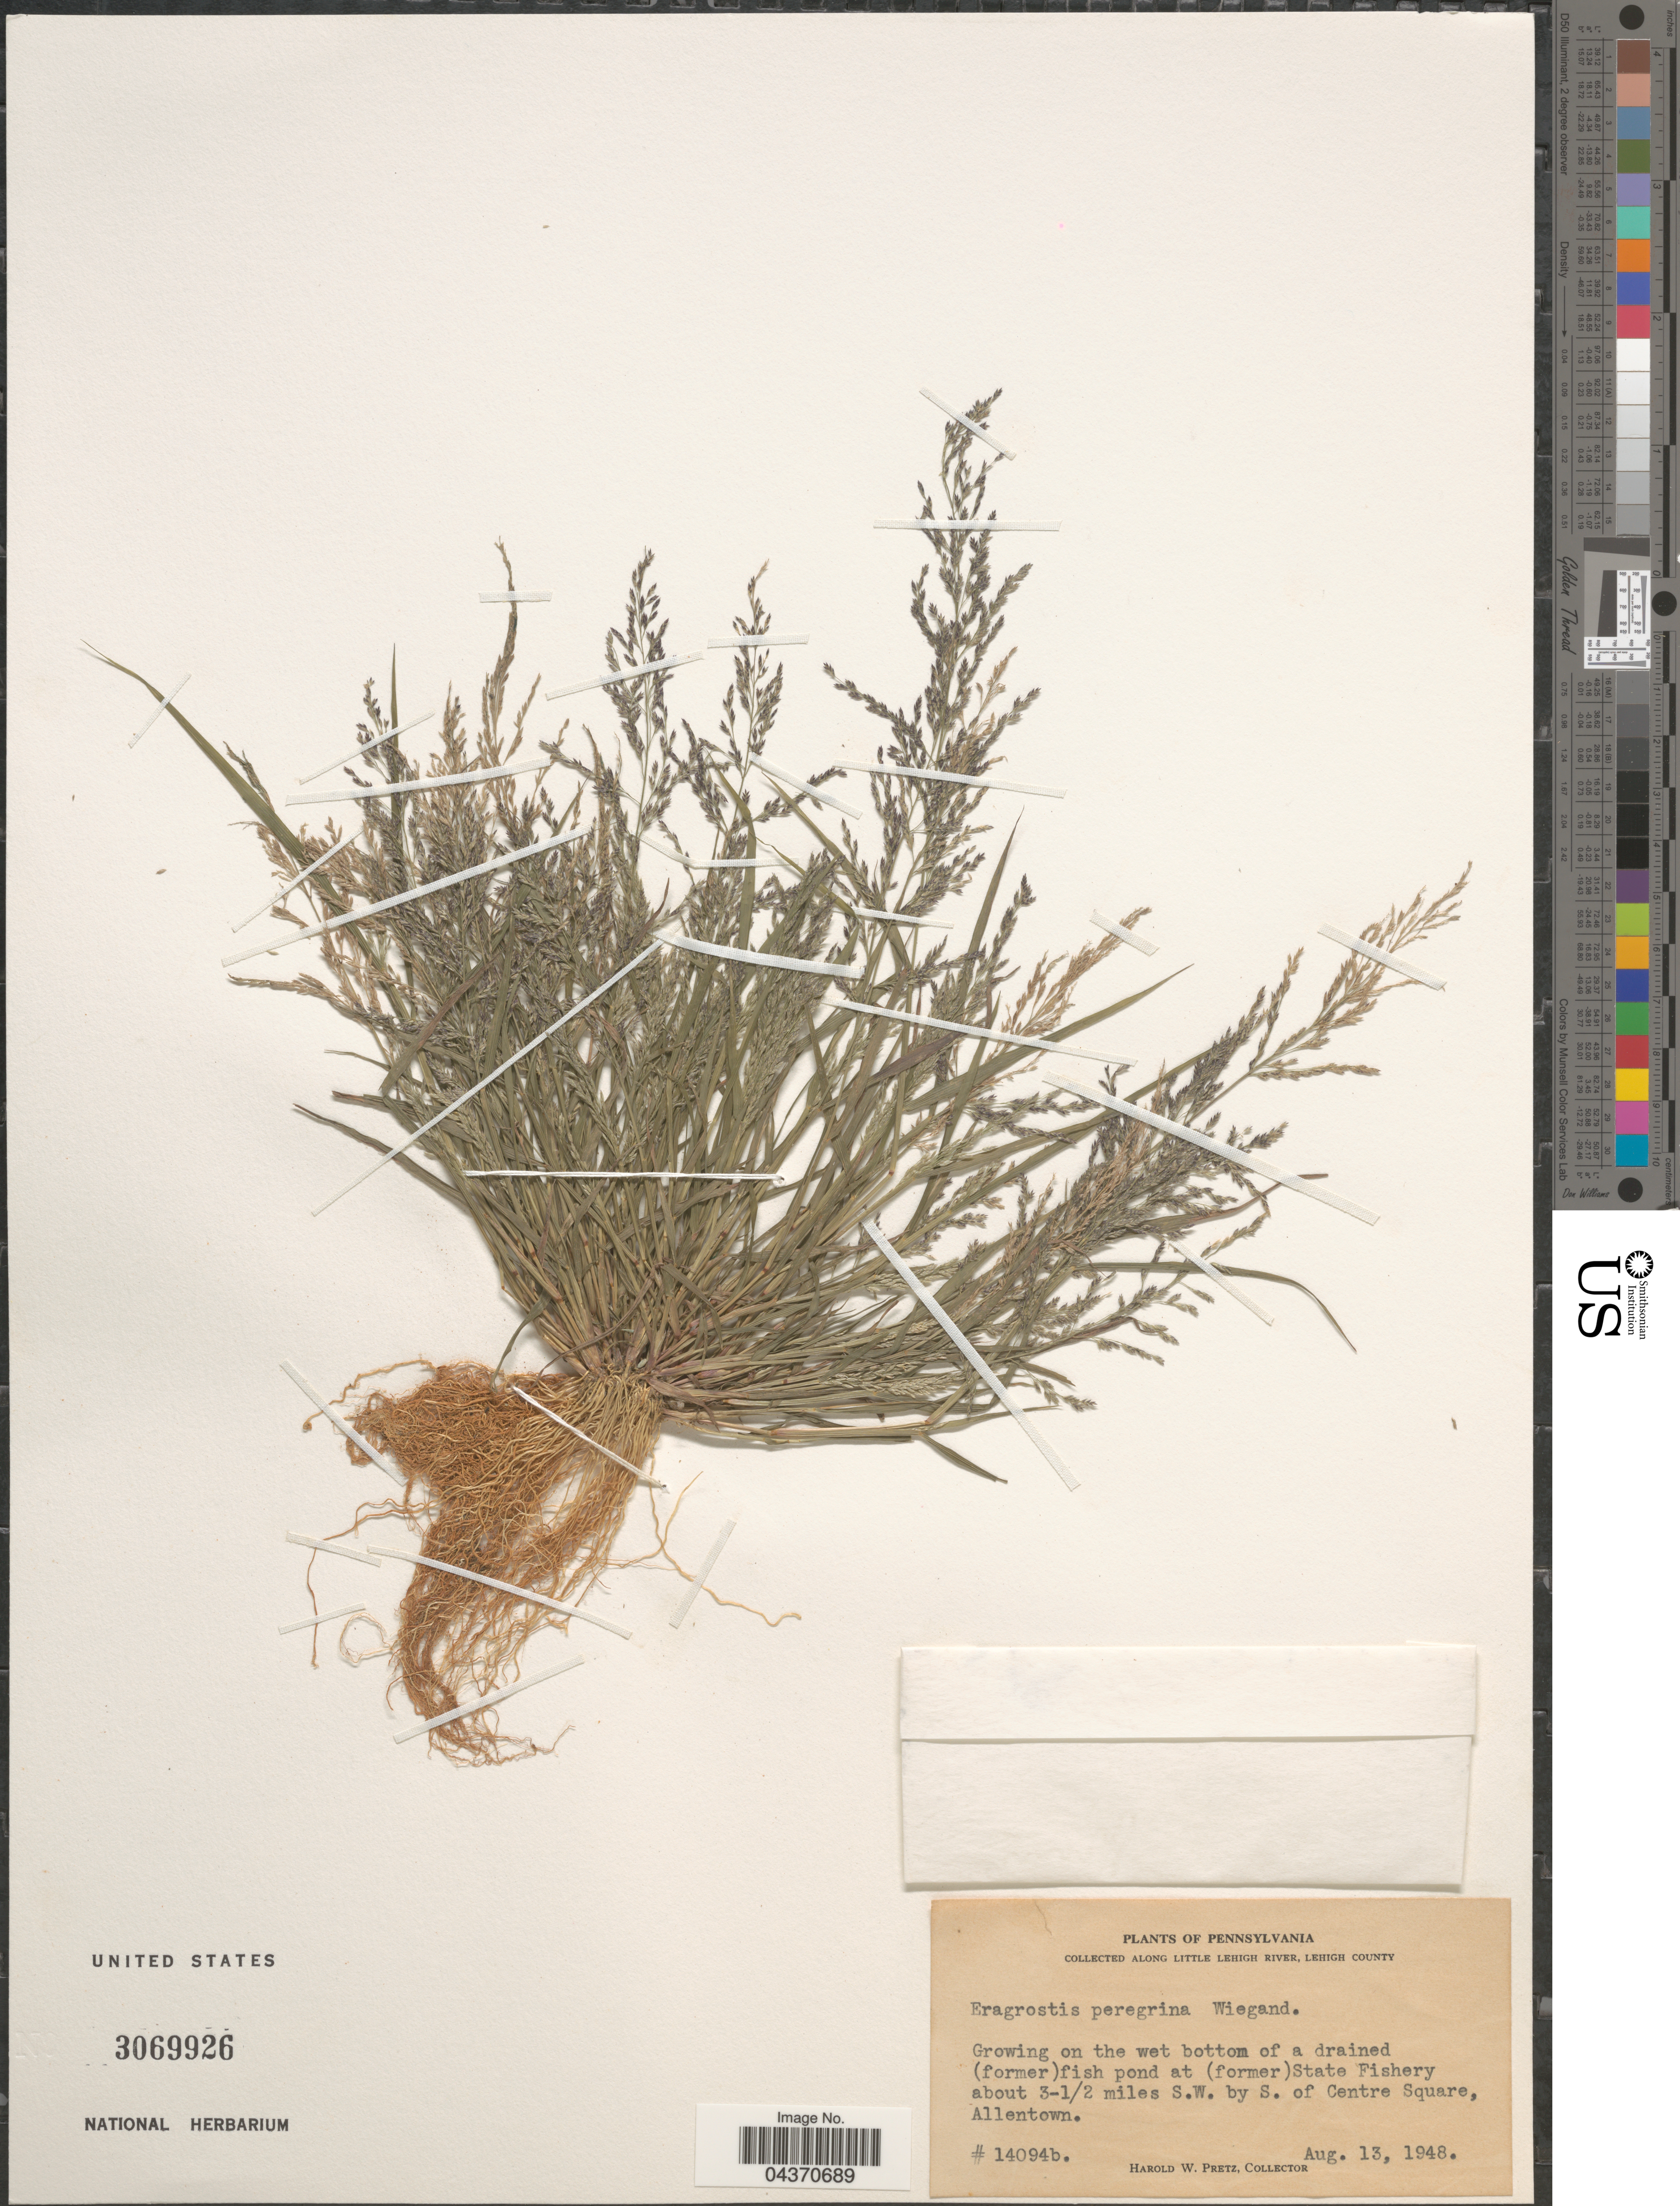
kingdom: Plantae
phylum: Tracheophyta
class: Liliopsida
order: Poales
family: Poaceae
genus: Eragrostis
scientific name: Eragrostis pilosa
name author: (L.) P. Beauv.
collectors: H. W. Pretz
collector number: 14094b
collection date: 1948-08-13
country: United States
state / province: Pennsylvania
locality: Along Little Lehigh River, Lehigh County. Growing on the wet bottom of a drained (former) fish pond at (former) State Fishery about 3-1/2 miles S.W. by S. of Centre Square, Allentown.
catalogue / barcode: US 3069926